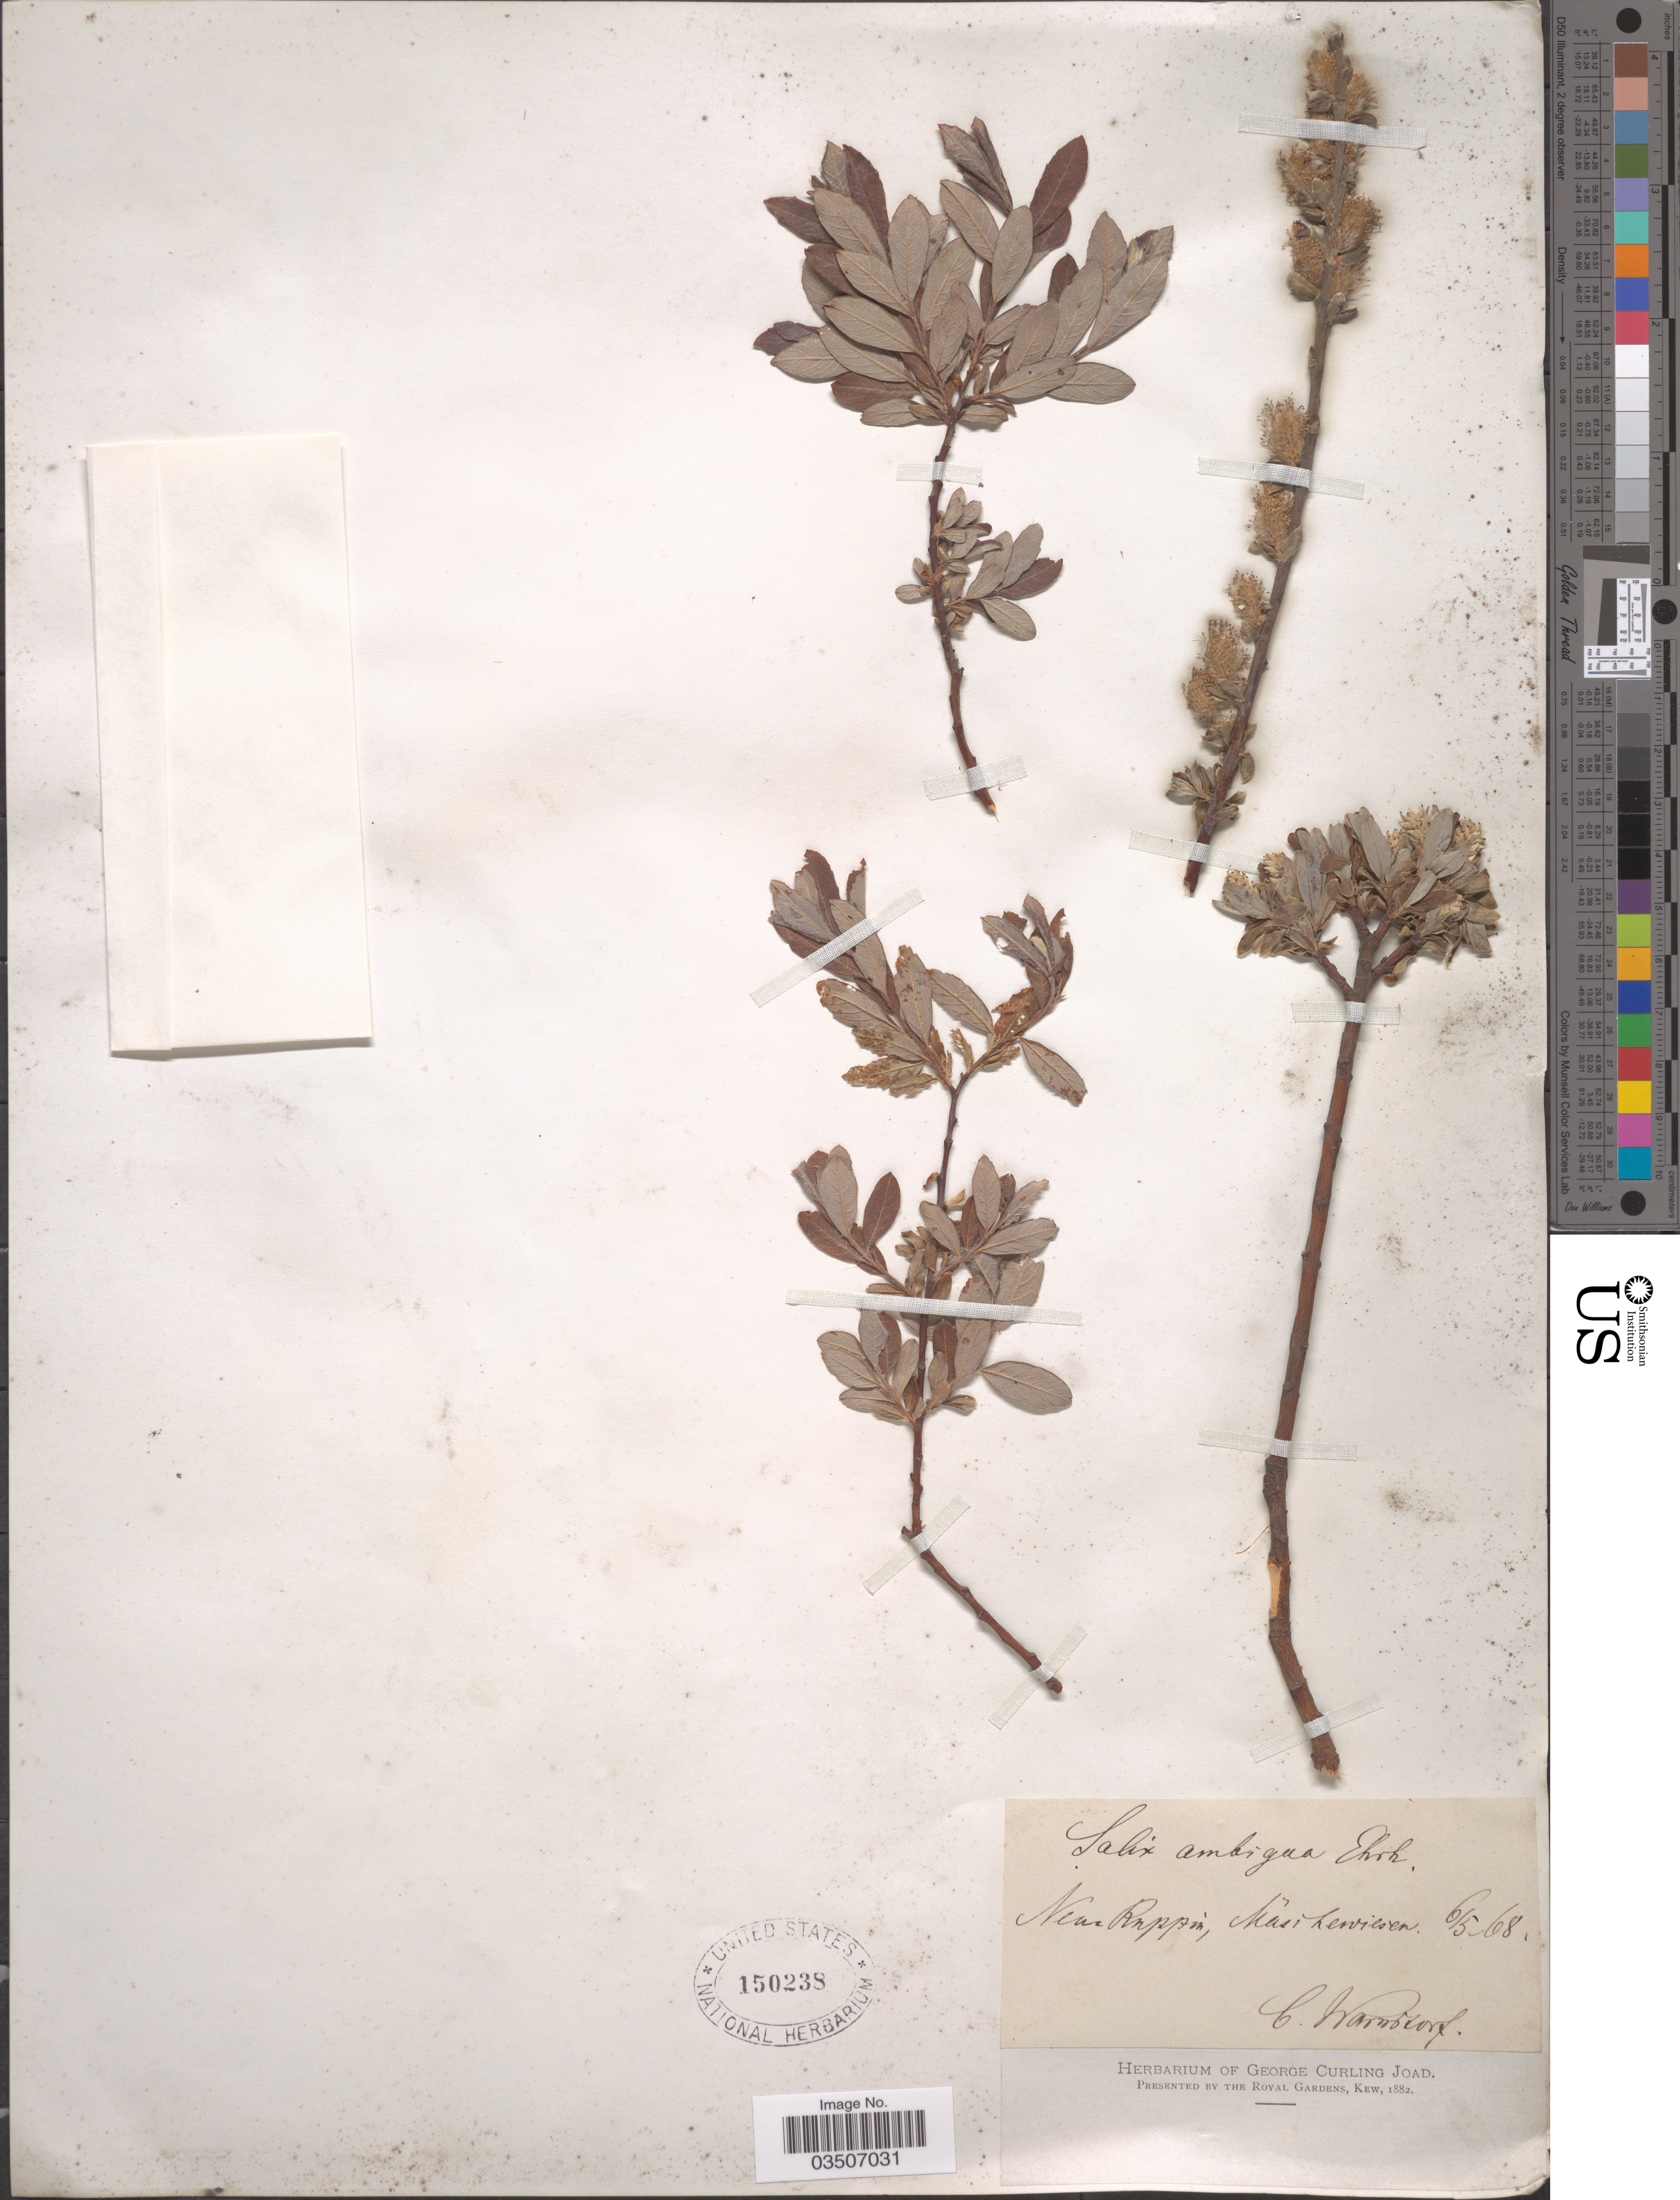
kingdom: Plantae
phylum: Tracheophyta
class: Magnoliopsida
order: Malpighiales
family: Salicaceae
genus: Salix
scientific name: Salix ambigua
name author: Salisb.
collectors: C. Warnsdorf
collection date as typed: Transcribed d/m/y: 6/5/68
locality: Near Rappón [interpreted], Mâsi [interpreted] Lewiesen.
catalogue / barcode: US 150238